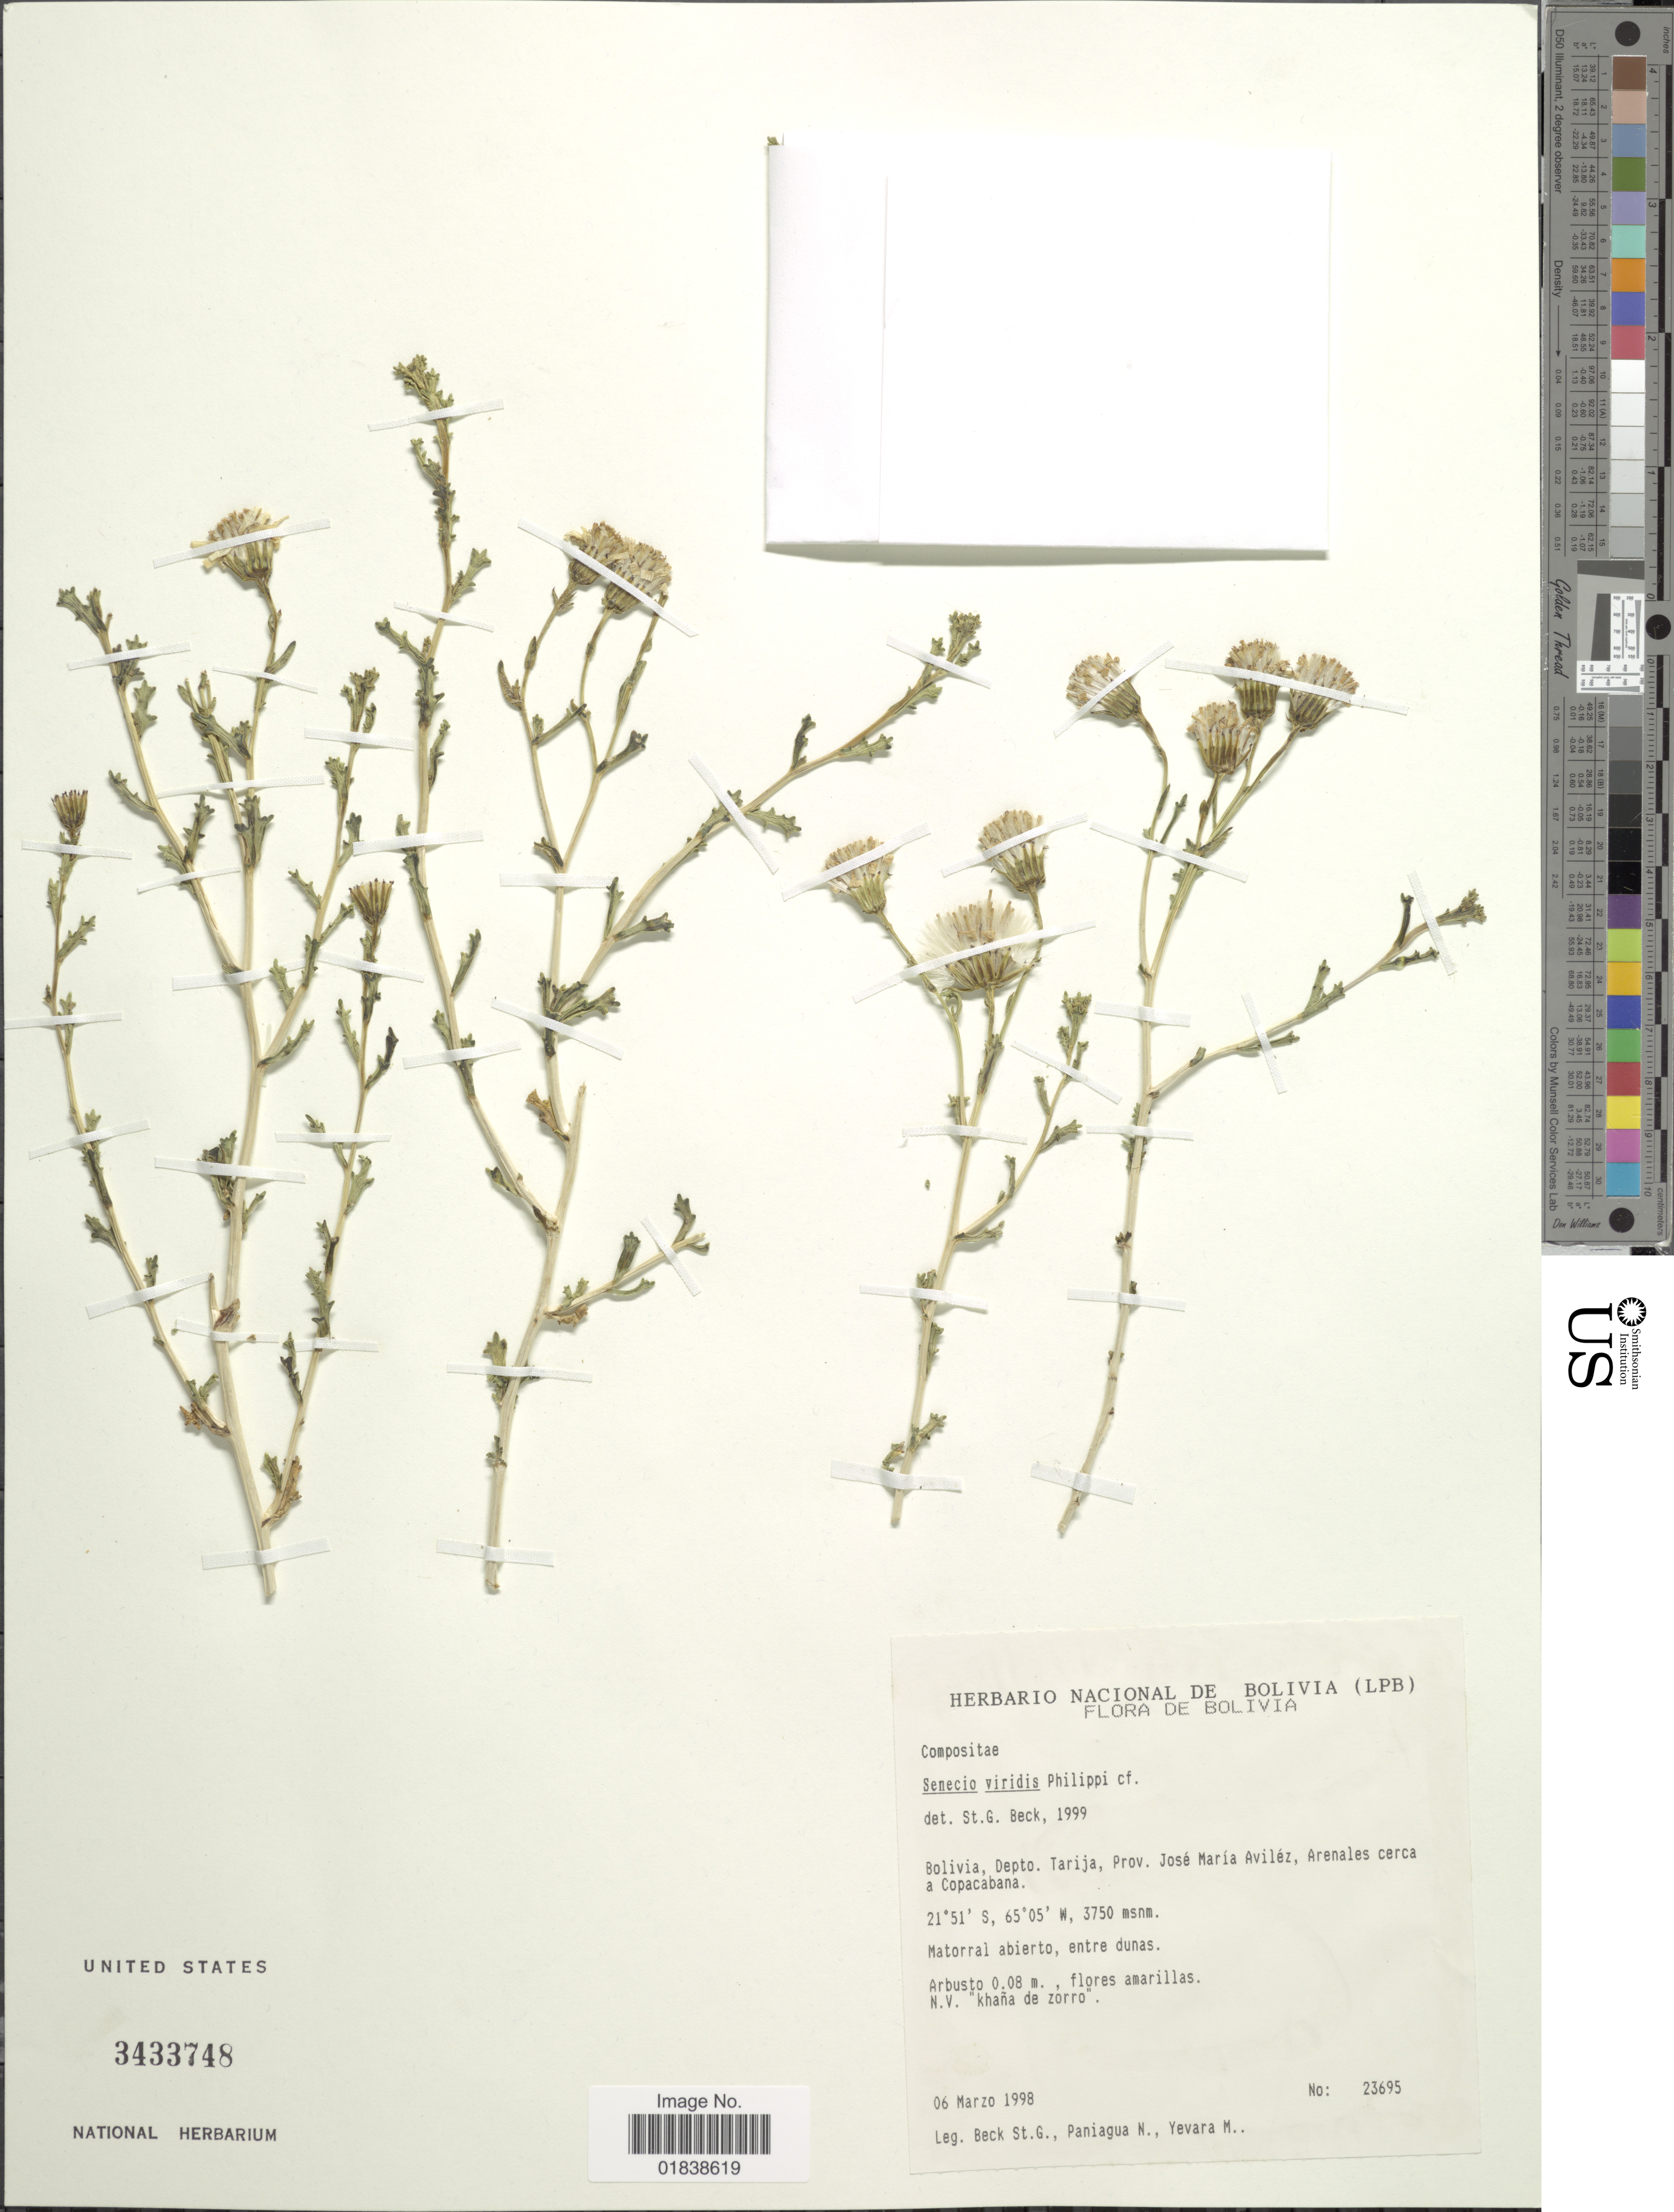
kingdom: Plantae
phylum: Tracheophyta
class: Magnoliopsida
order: Asterales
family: Asteraceae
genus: Senecio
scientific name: Senecio viridis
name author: Phil.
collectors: S. G. Beck, N. Paniagua & M. Yevara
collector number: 23695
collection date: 1998-03-06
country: Bolivia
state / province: Tarija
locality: Prov. Jose Maria Avilez, arenales cerca a Copacabana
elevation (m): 3750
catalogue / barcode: US 3433748